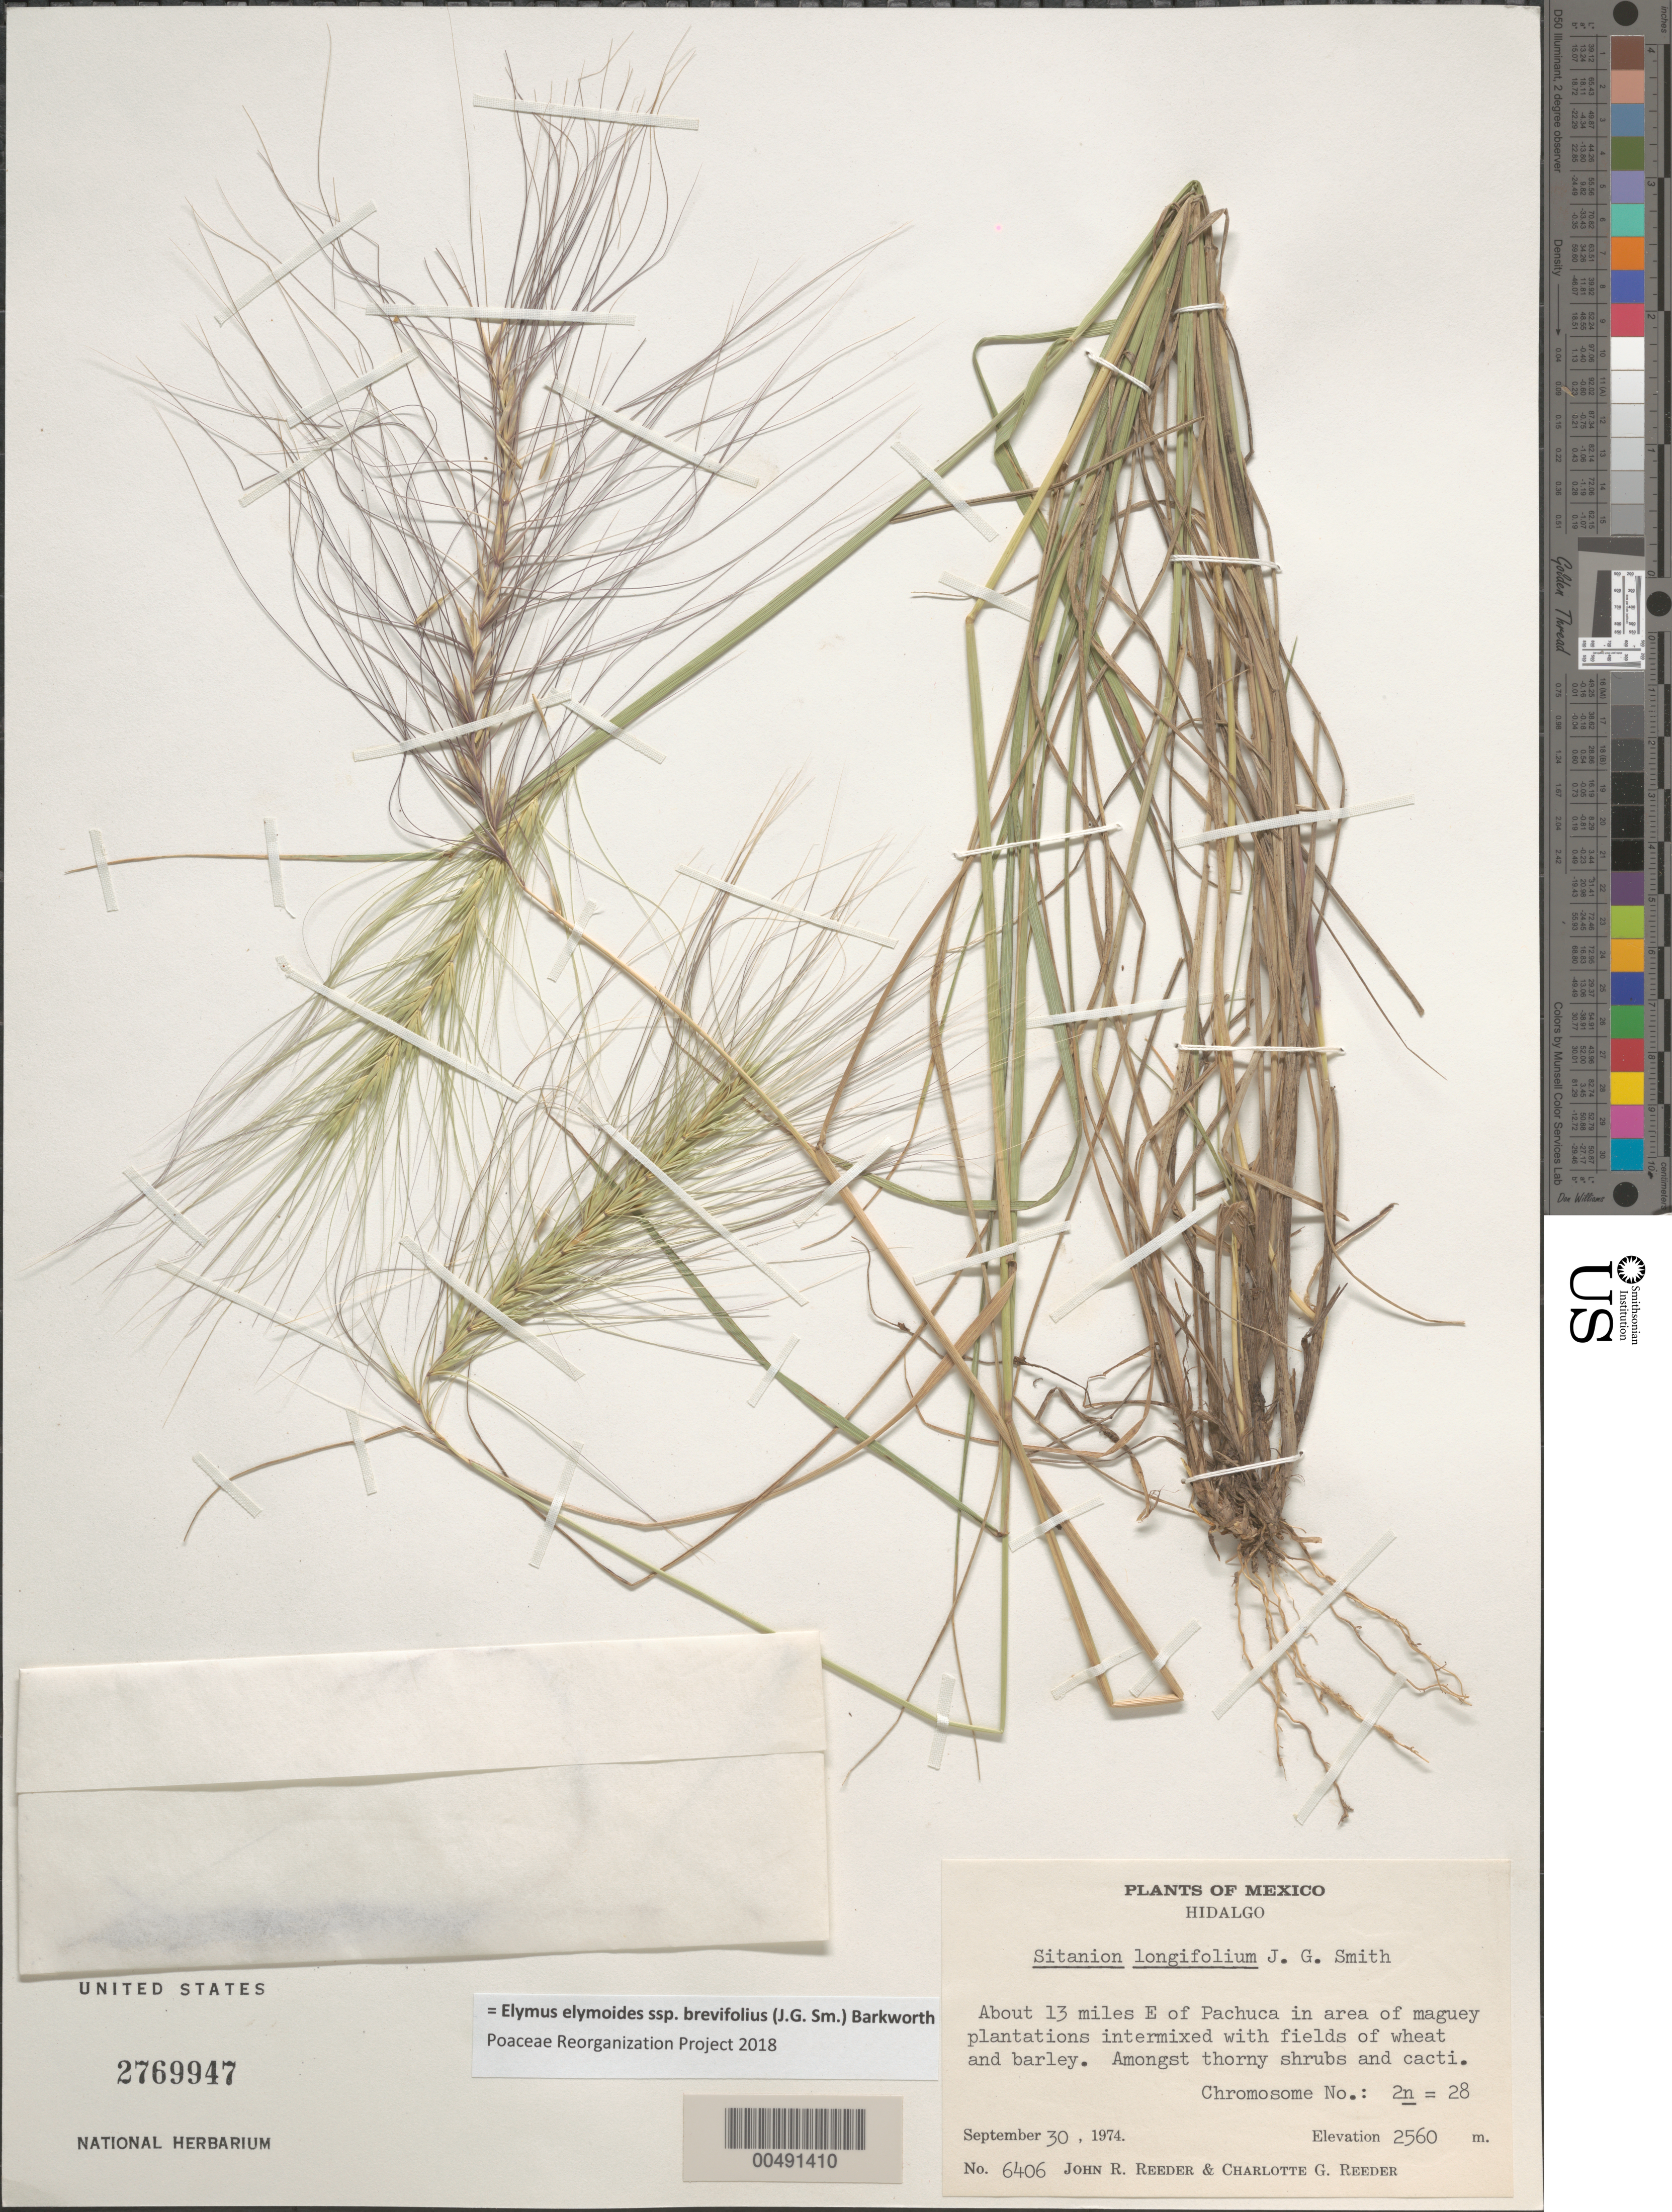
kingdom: Plantae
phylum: Tracheophyta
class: Liliopsida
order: Poales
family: Poaceae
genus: Elymus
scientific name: Elymus elymoides subsp. brevifolius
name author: (J.G. Sm.) Barkworth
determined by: Poaceae Reorganization Project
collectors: J. R. Reeder & C. G. Reeder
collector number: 6406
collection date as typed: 30 Sep 1974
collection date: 1974-09-30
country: Mexico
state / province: Hidalgo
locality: About 13 mi E of Pachuca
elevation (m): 2560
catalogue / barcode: US 2769947